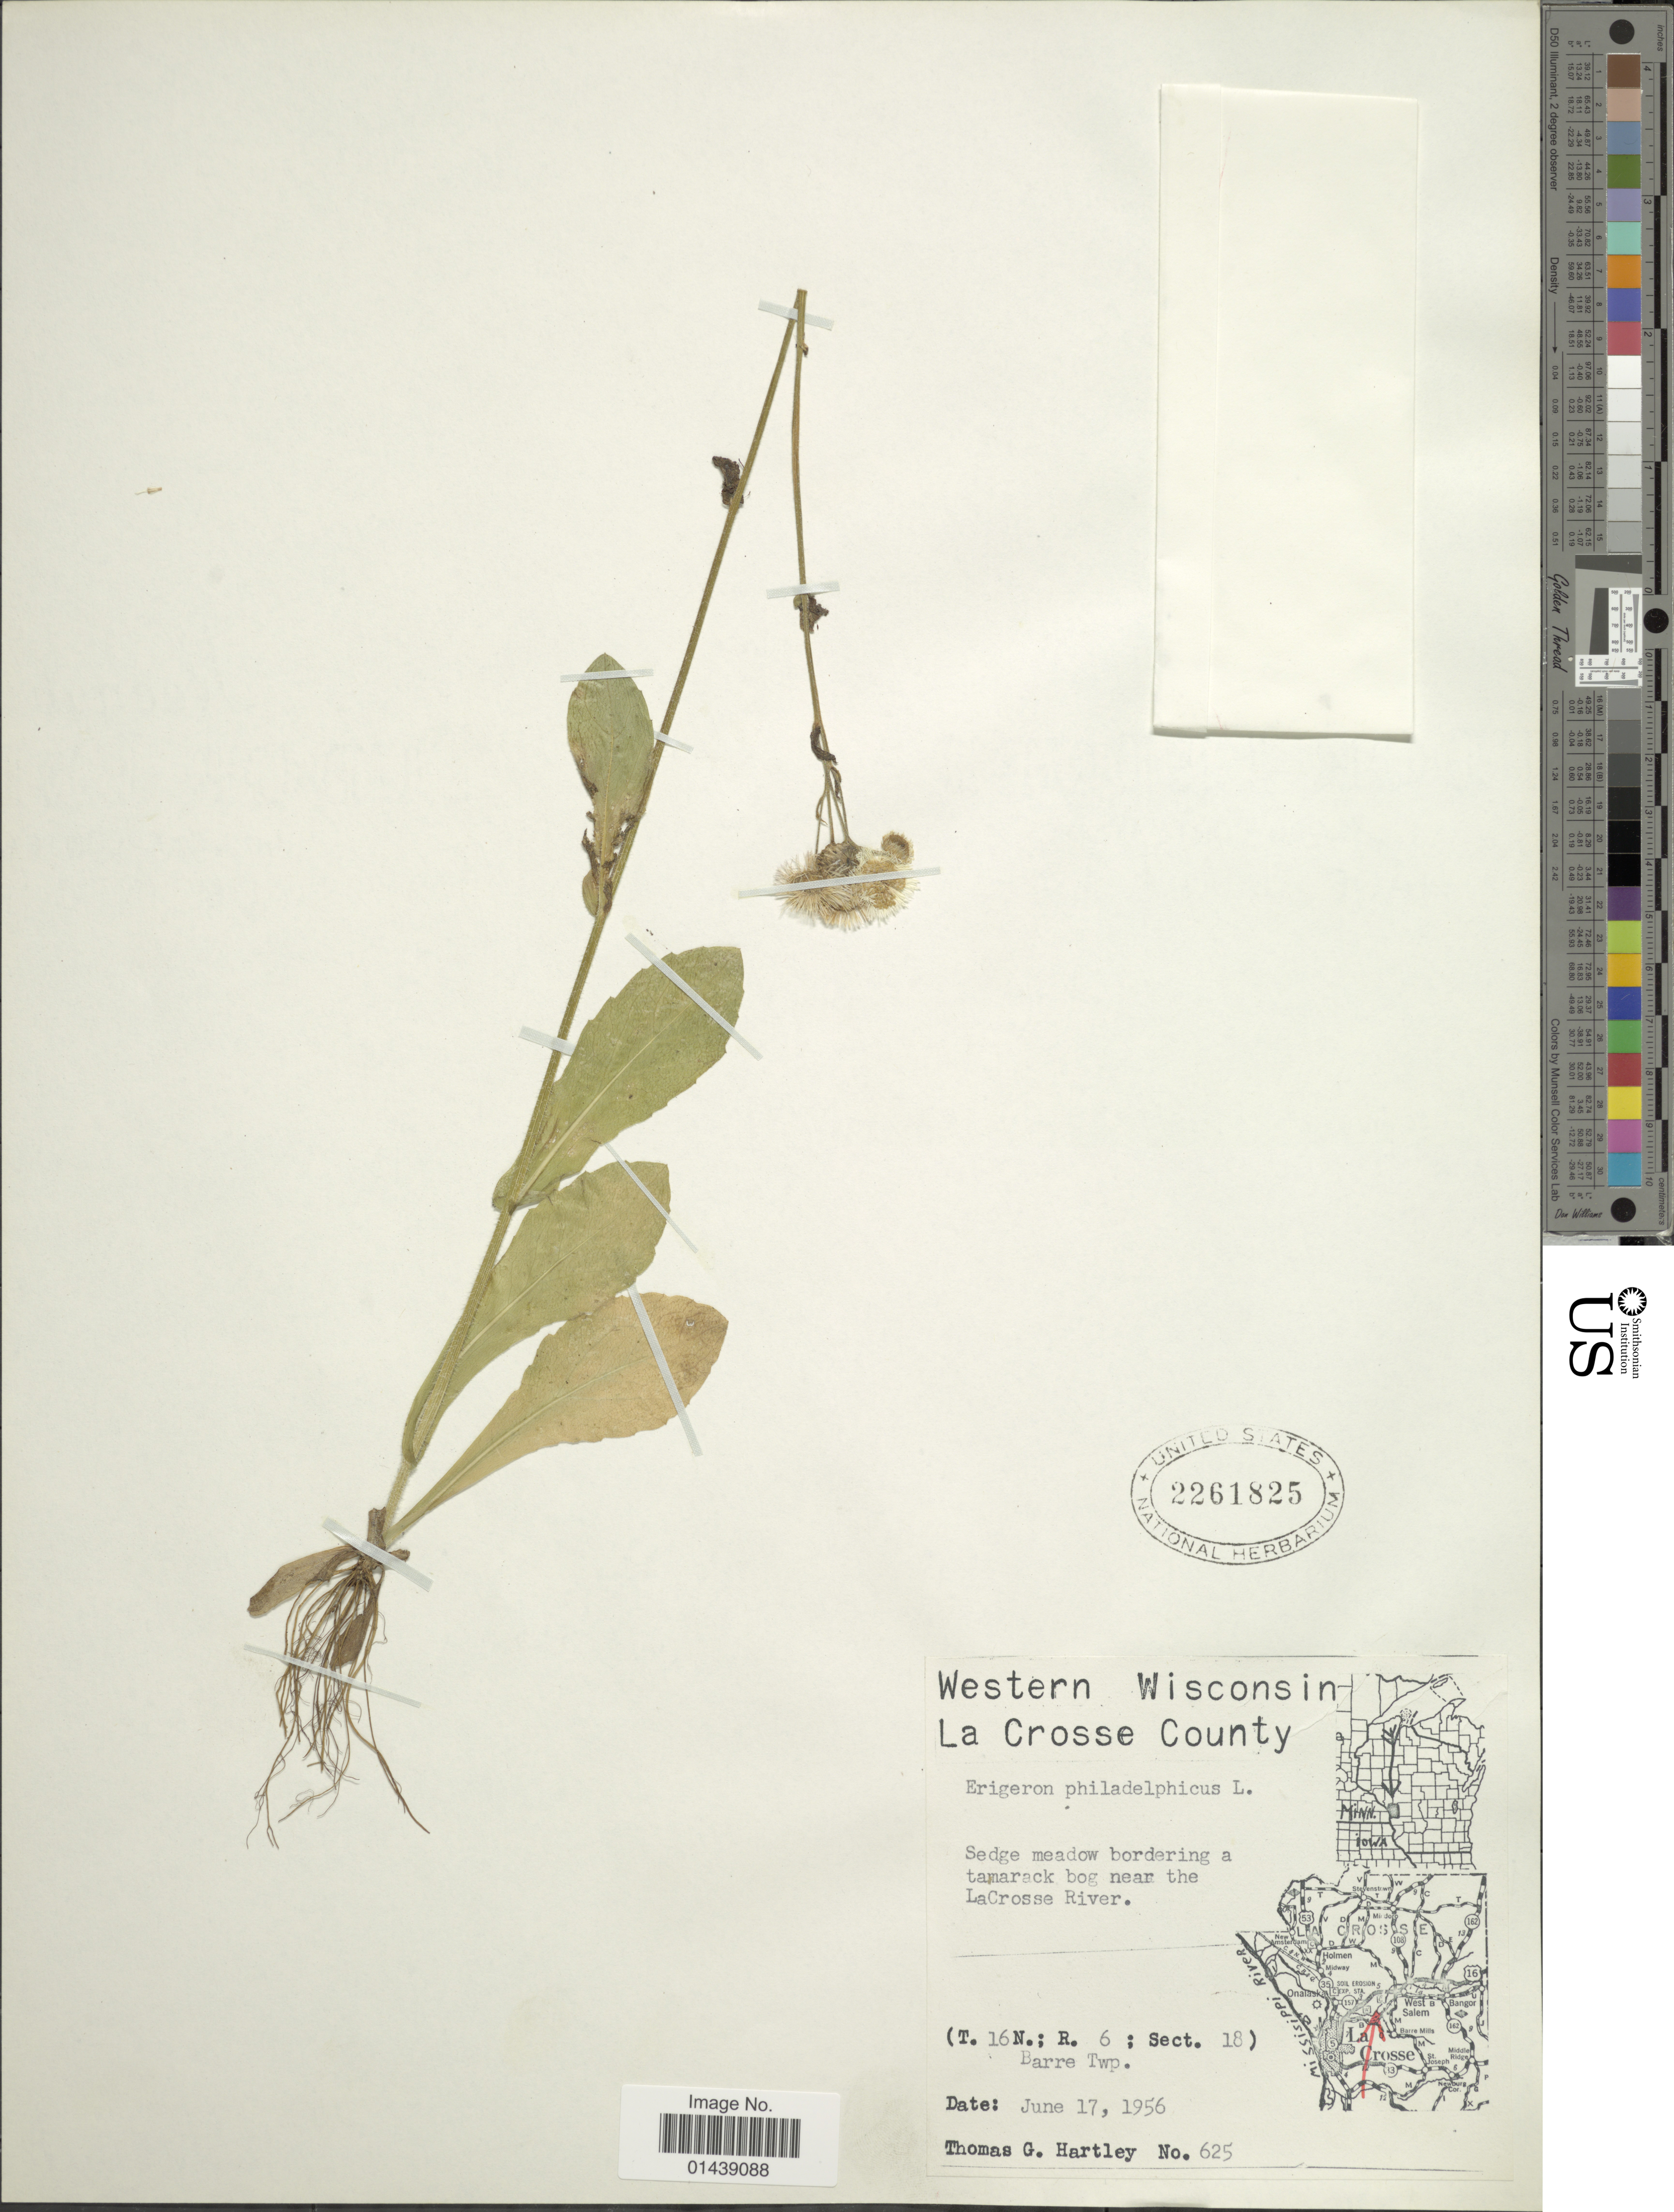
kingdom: Plantae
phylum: Tracheophyta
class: Magnoliopsida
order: Asterales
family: Asteraceae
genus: Erigeron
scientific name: Erigeron philadelphicus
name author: L.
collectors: T. G. Hartley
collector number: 625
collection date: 1956-06-17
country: United States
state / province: Wisconsin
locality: Western Wisconsin. La Crosse County. (T. 16N.; R. 6; Sect. 18) Barre Twp. near the LaCrosse River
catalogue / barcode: US 2261825